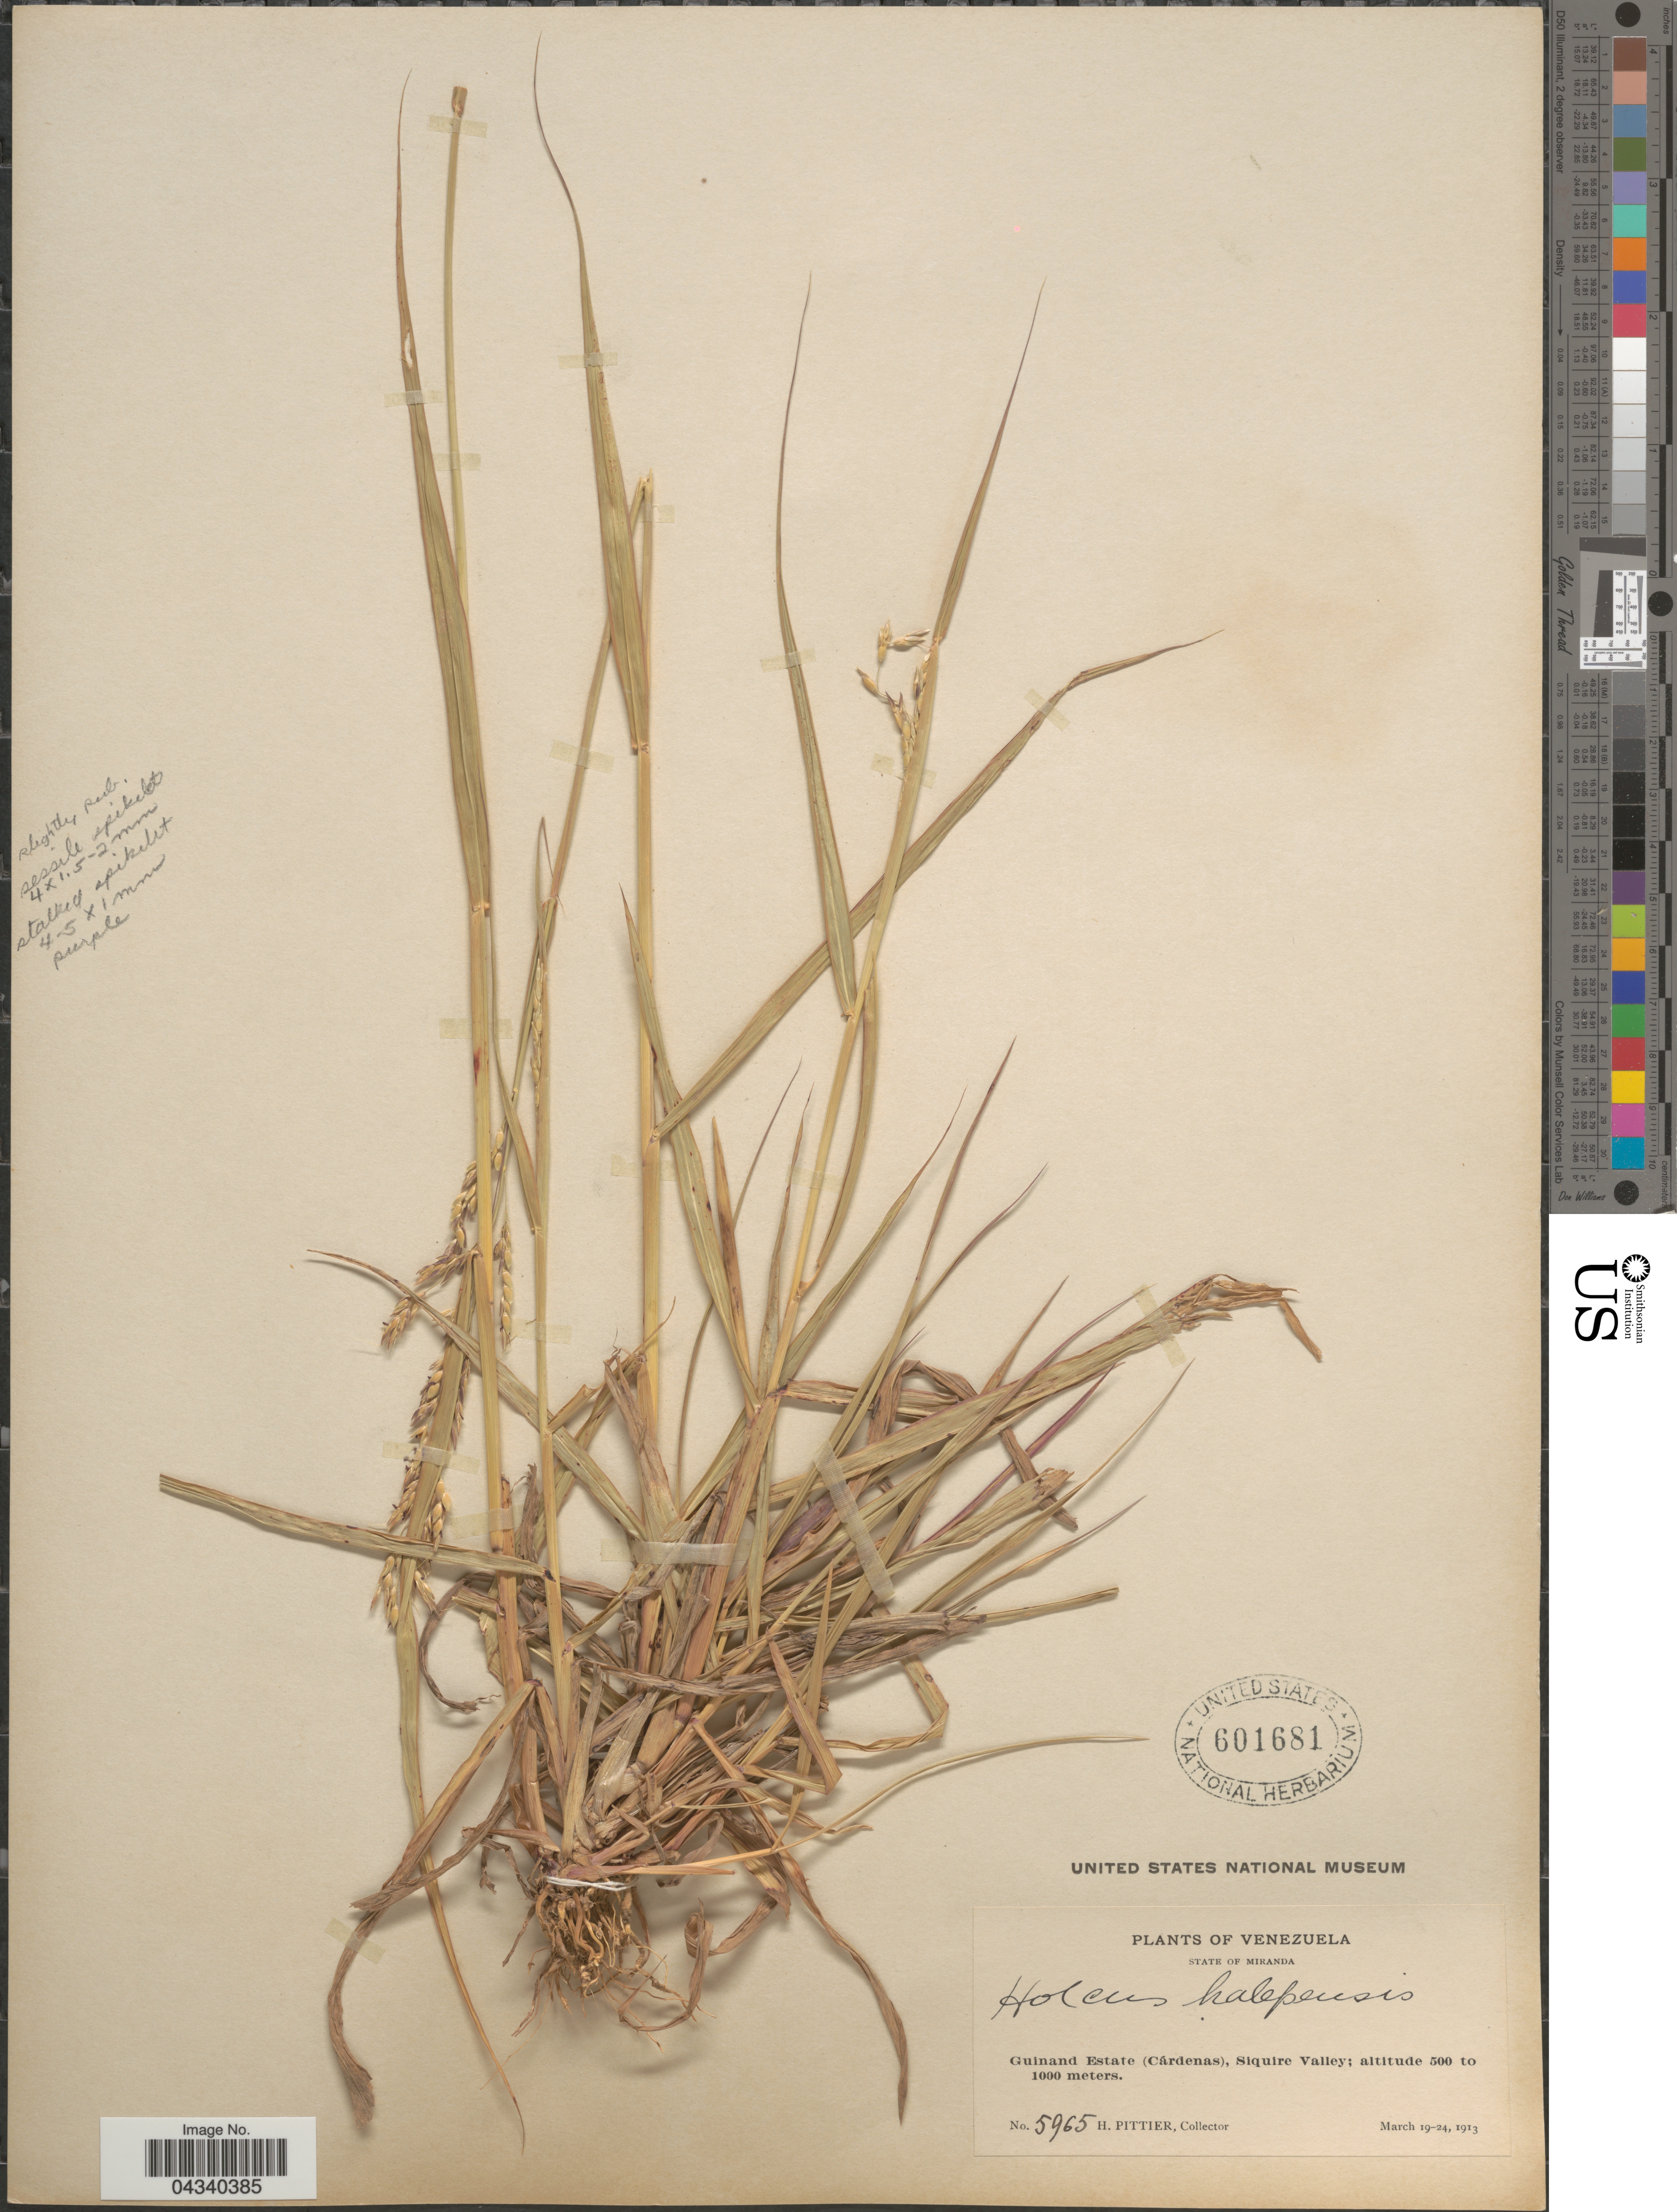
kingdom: Plantae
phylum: Tracheophyta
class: Liliopsida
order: Poales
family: Poaceae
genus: Sorghum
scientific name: Sorghum halepense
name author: (L.) Pers.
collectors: H. F. Pittier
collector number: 5965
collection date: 1913-03-19/1913-03-24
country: Venezuela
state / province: Miranda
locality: Guinand Estate (Cárdenas), Siquire Valley.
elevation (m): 500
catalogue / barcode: US 601681